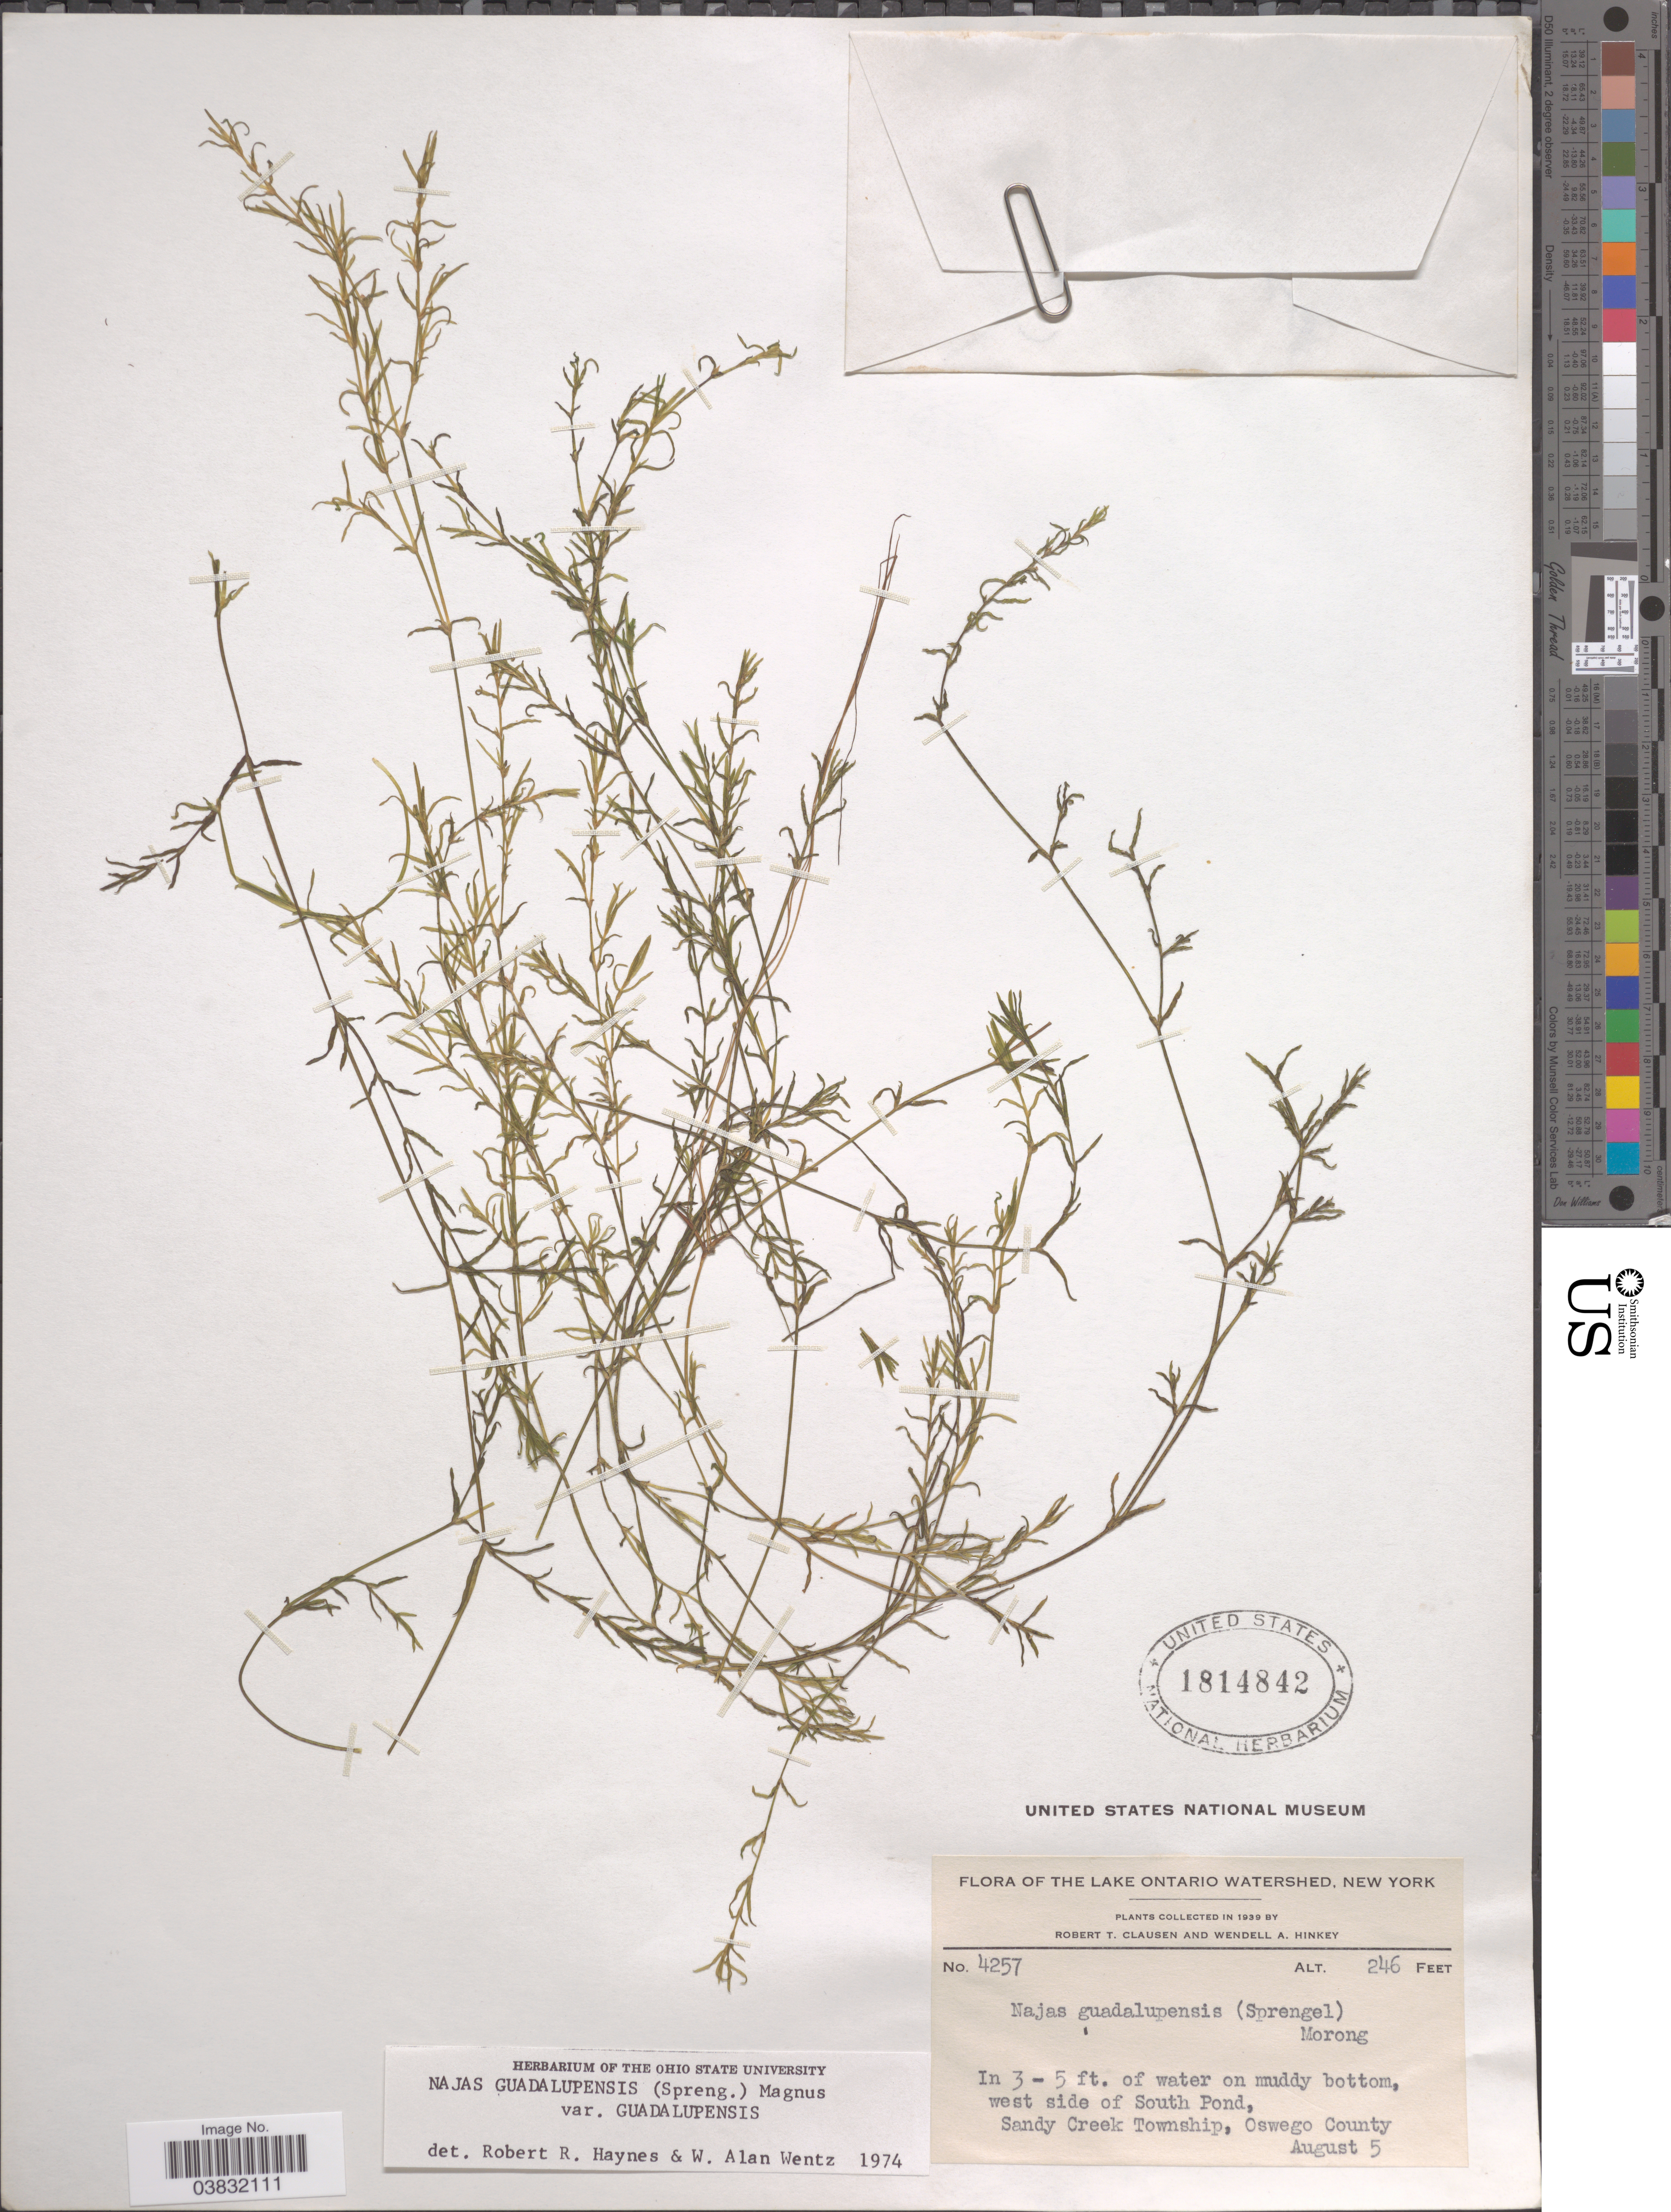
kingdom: Plantae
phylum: Tracheophyta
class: Liliopsida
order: Alismatales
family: Hydrocharitaceae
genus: Najas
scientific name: Najas guadalupensis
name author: (Spreng.) Magnus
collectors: R. T. Clausen & W. Hinkey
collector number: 4257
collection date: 1939-08-05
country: United States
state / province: New York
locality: The Lake Ontario Watershed. West side of South Pond, Sandy Creek Township, Oswego County.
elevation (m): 75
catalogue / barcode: US 1814842